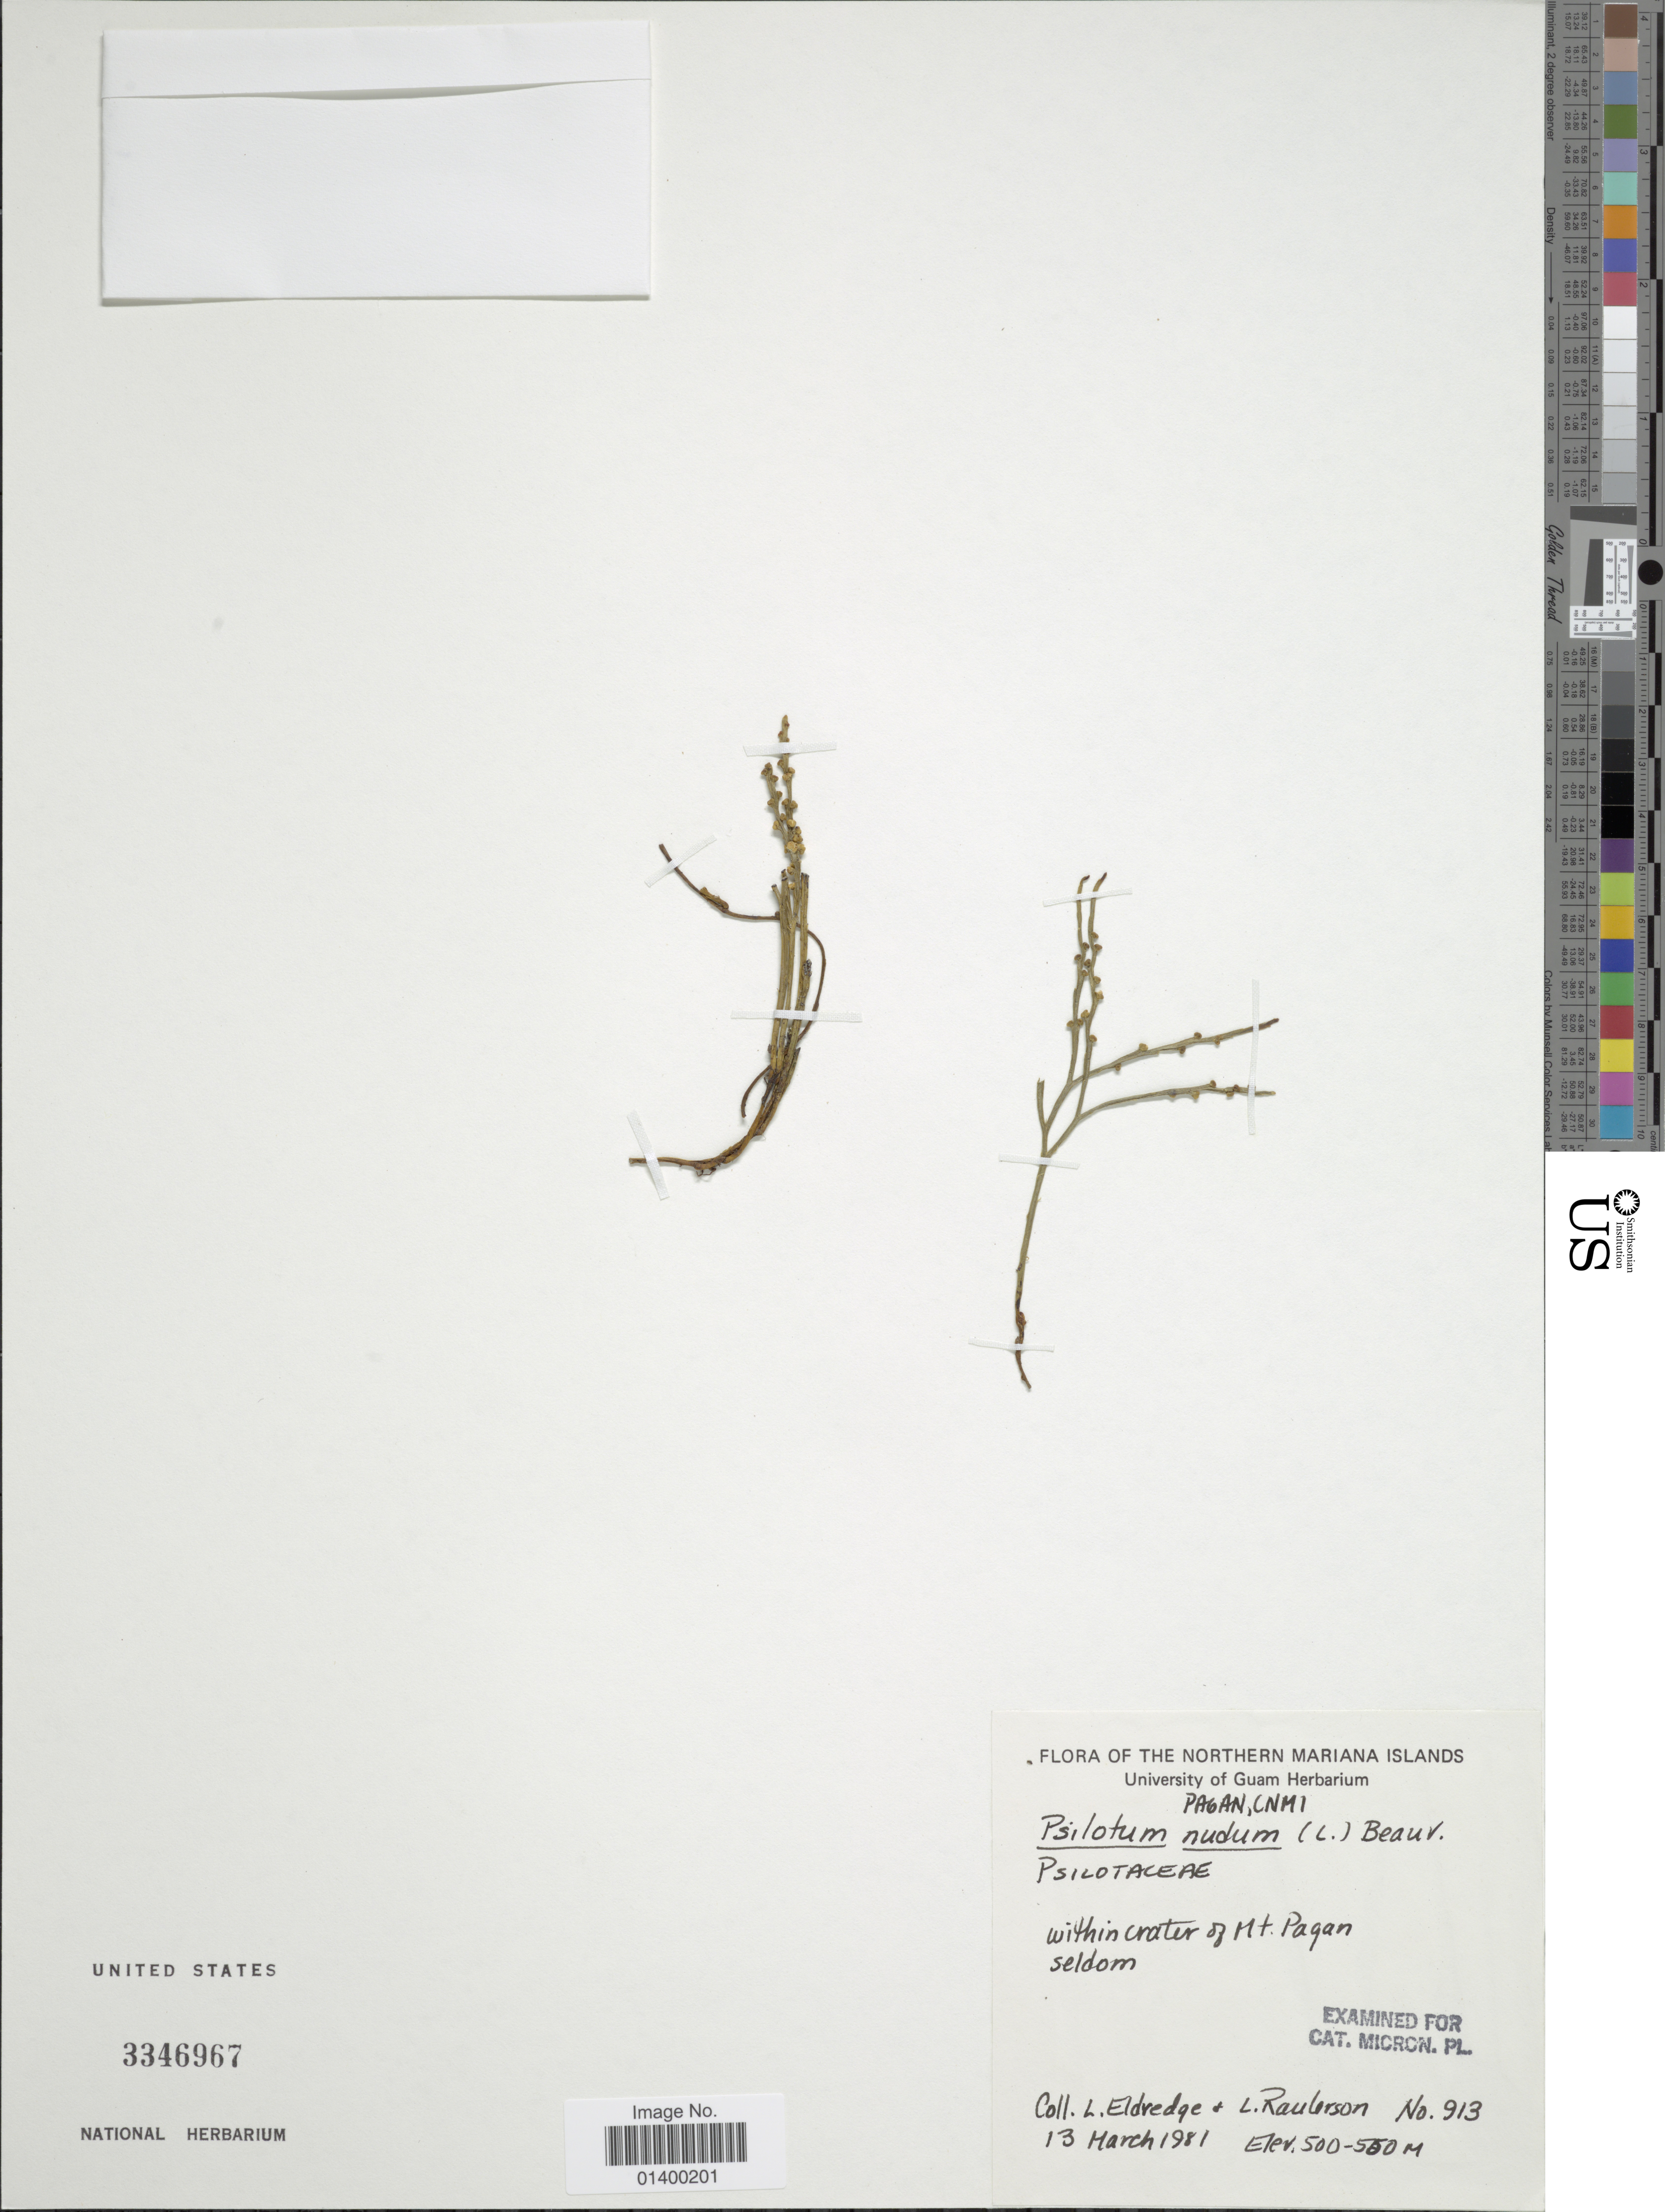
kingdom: Plantae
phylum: Tracheophyta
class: Polypodiopsida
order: Psilotales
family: Psilotaceae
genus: Psilotum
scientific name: Psilotum nudum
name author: (L.) P. Beauv.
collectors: L. Eldredge & L. Raulerson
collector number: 913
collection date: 1981-03-13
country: Northern Mariana Islands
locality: Within crater of Mt. Pagan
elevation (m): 500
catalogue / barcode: US 3346967